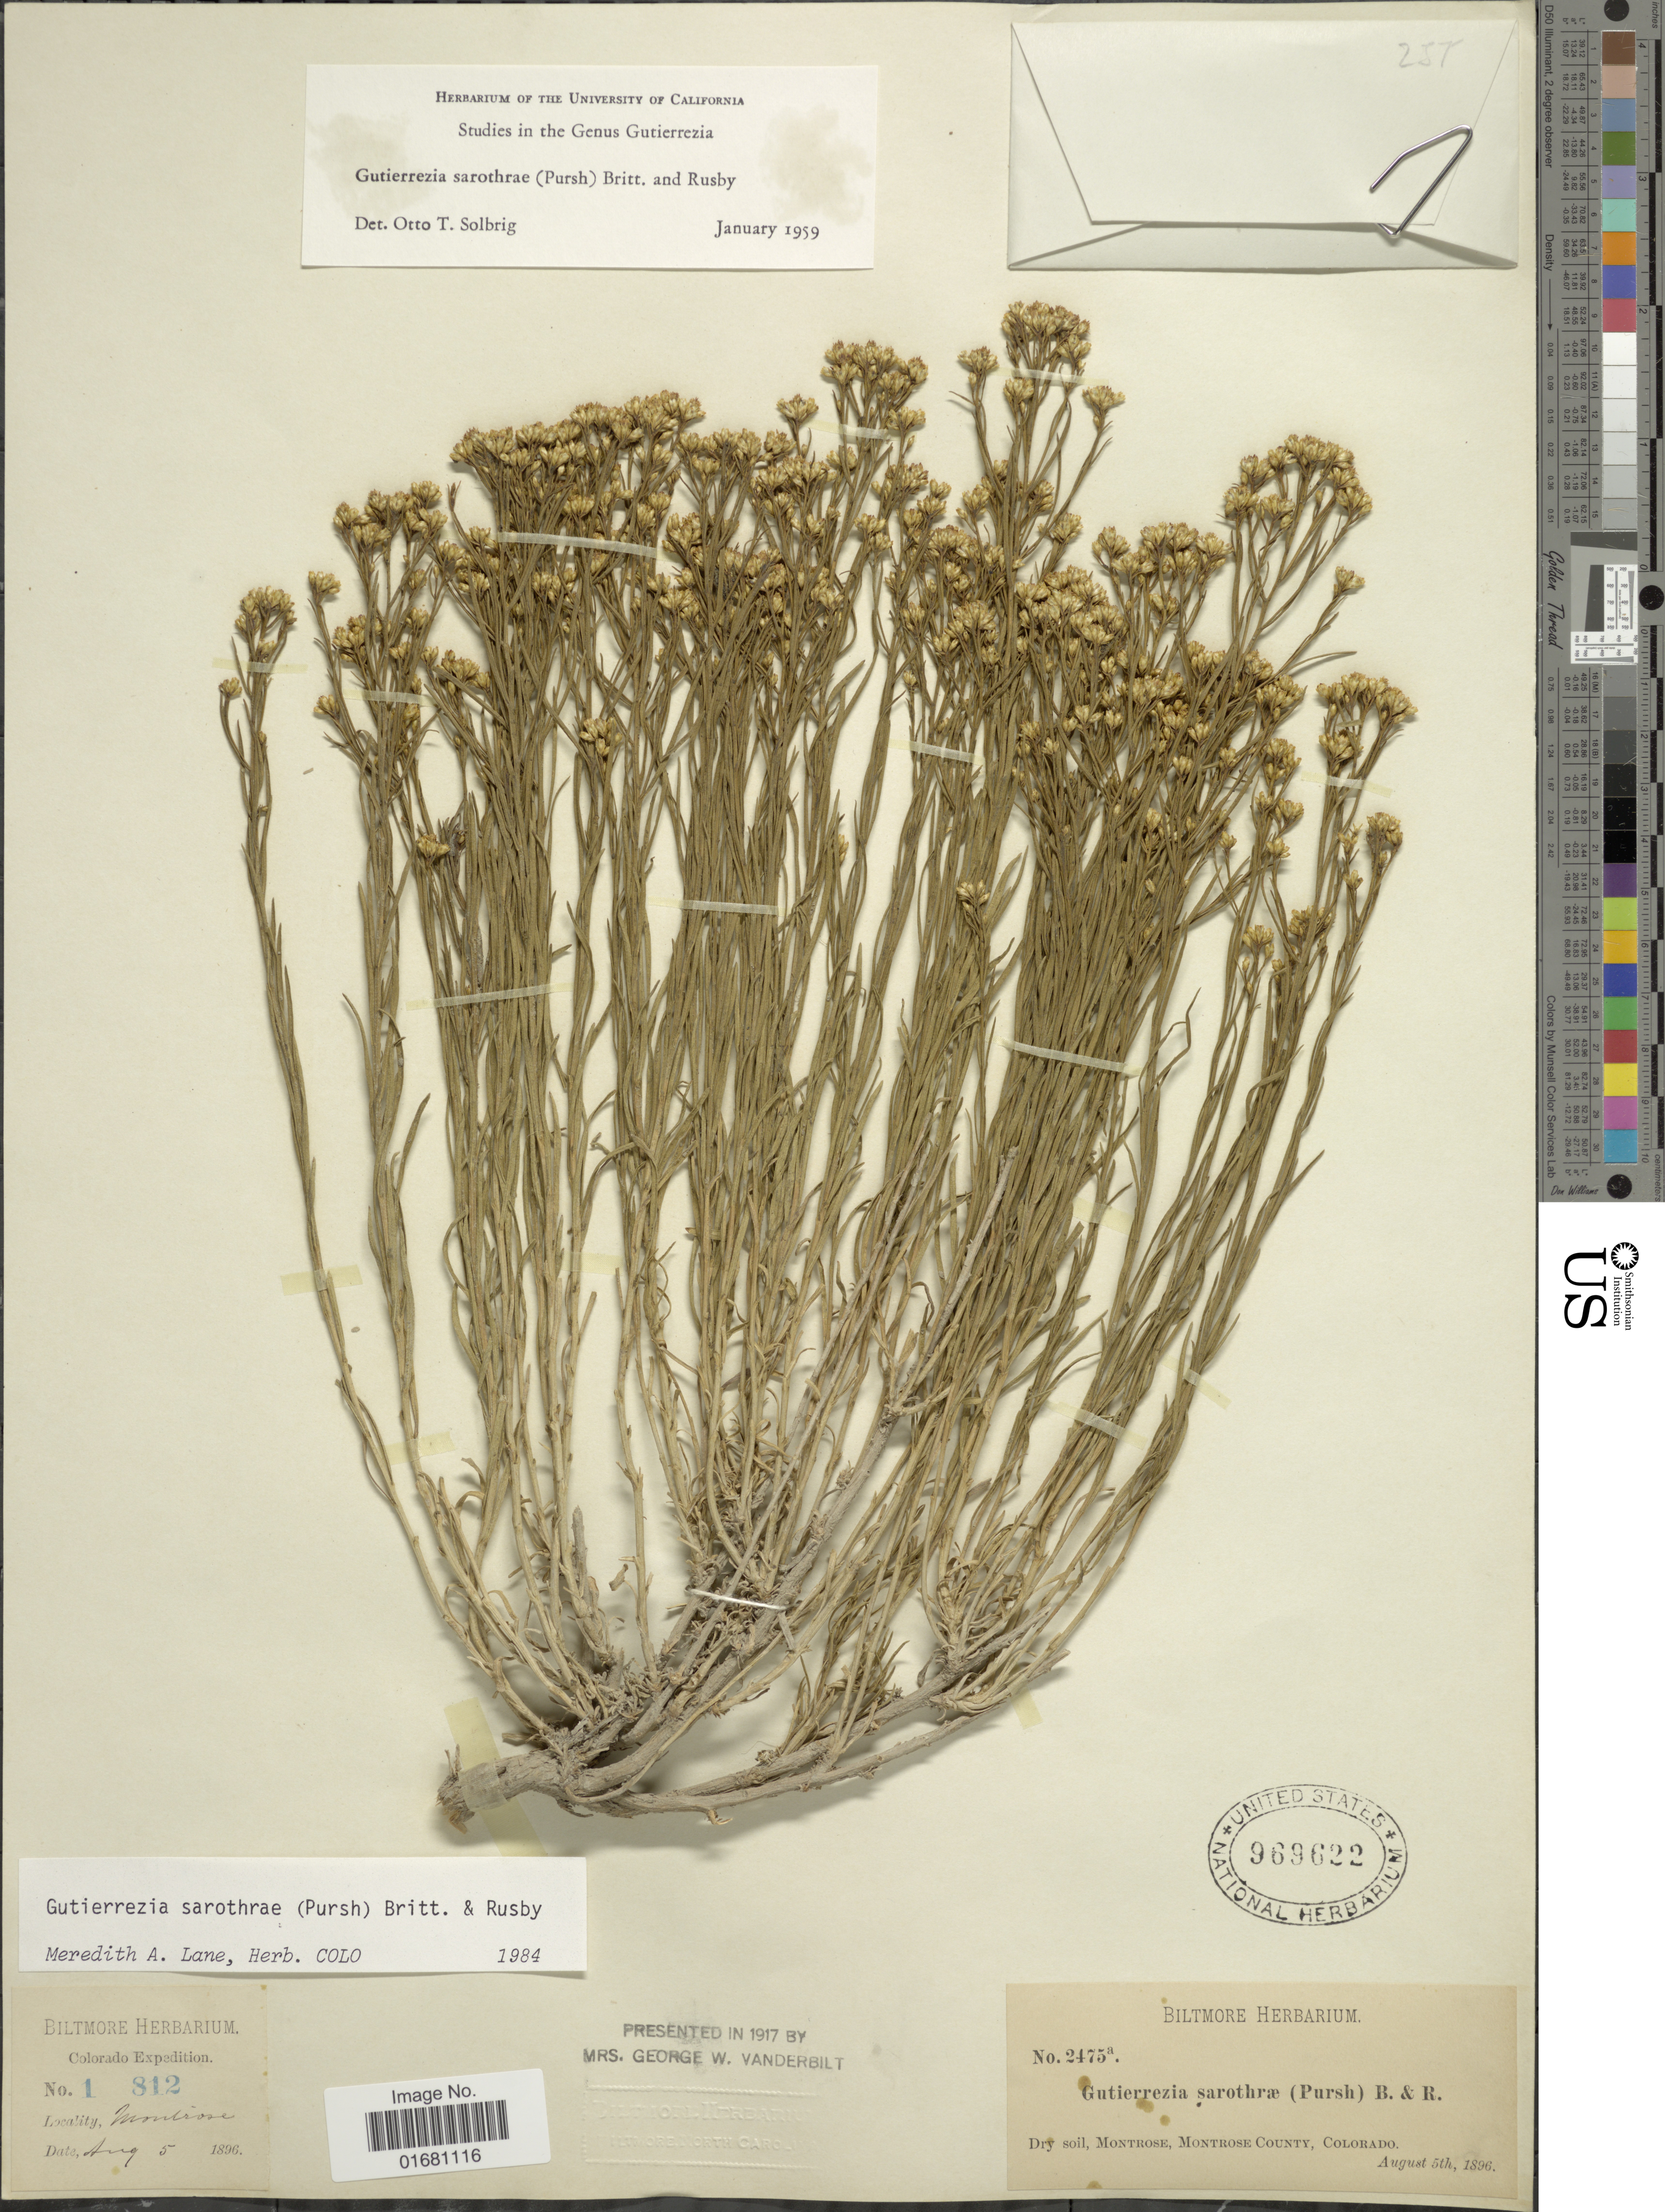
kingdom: Plantae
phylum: Tracheophyta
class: Magnoliopsida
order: Asterales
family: Asteraceae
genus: Gutierrezia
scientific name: Gutierrezia sarothrae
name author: (Pursh) Britton & Rusby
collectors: ex herb. Biltmore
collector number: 2475a/1 812?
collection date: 1896-08-05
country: United States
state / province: Colorado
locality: Montrose, Montrose County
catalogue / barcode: US 969622